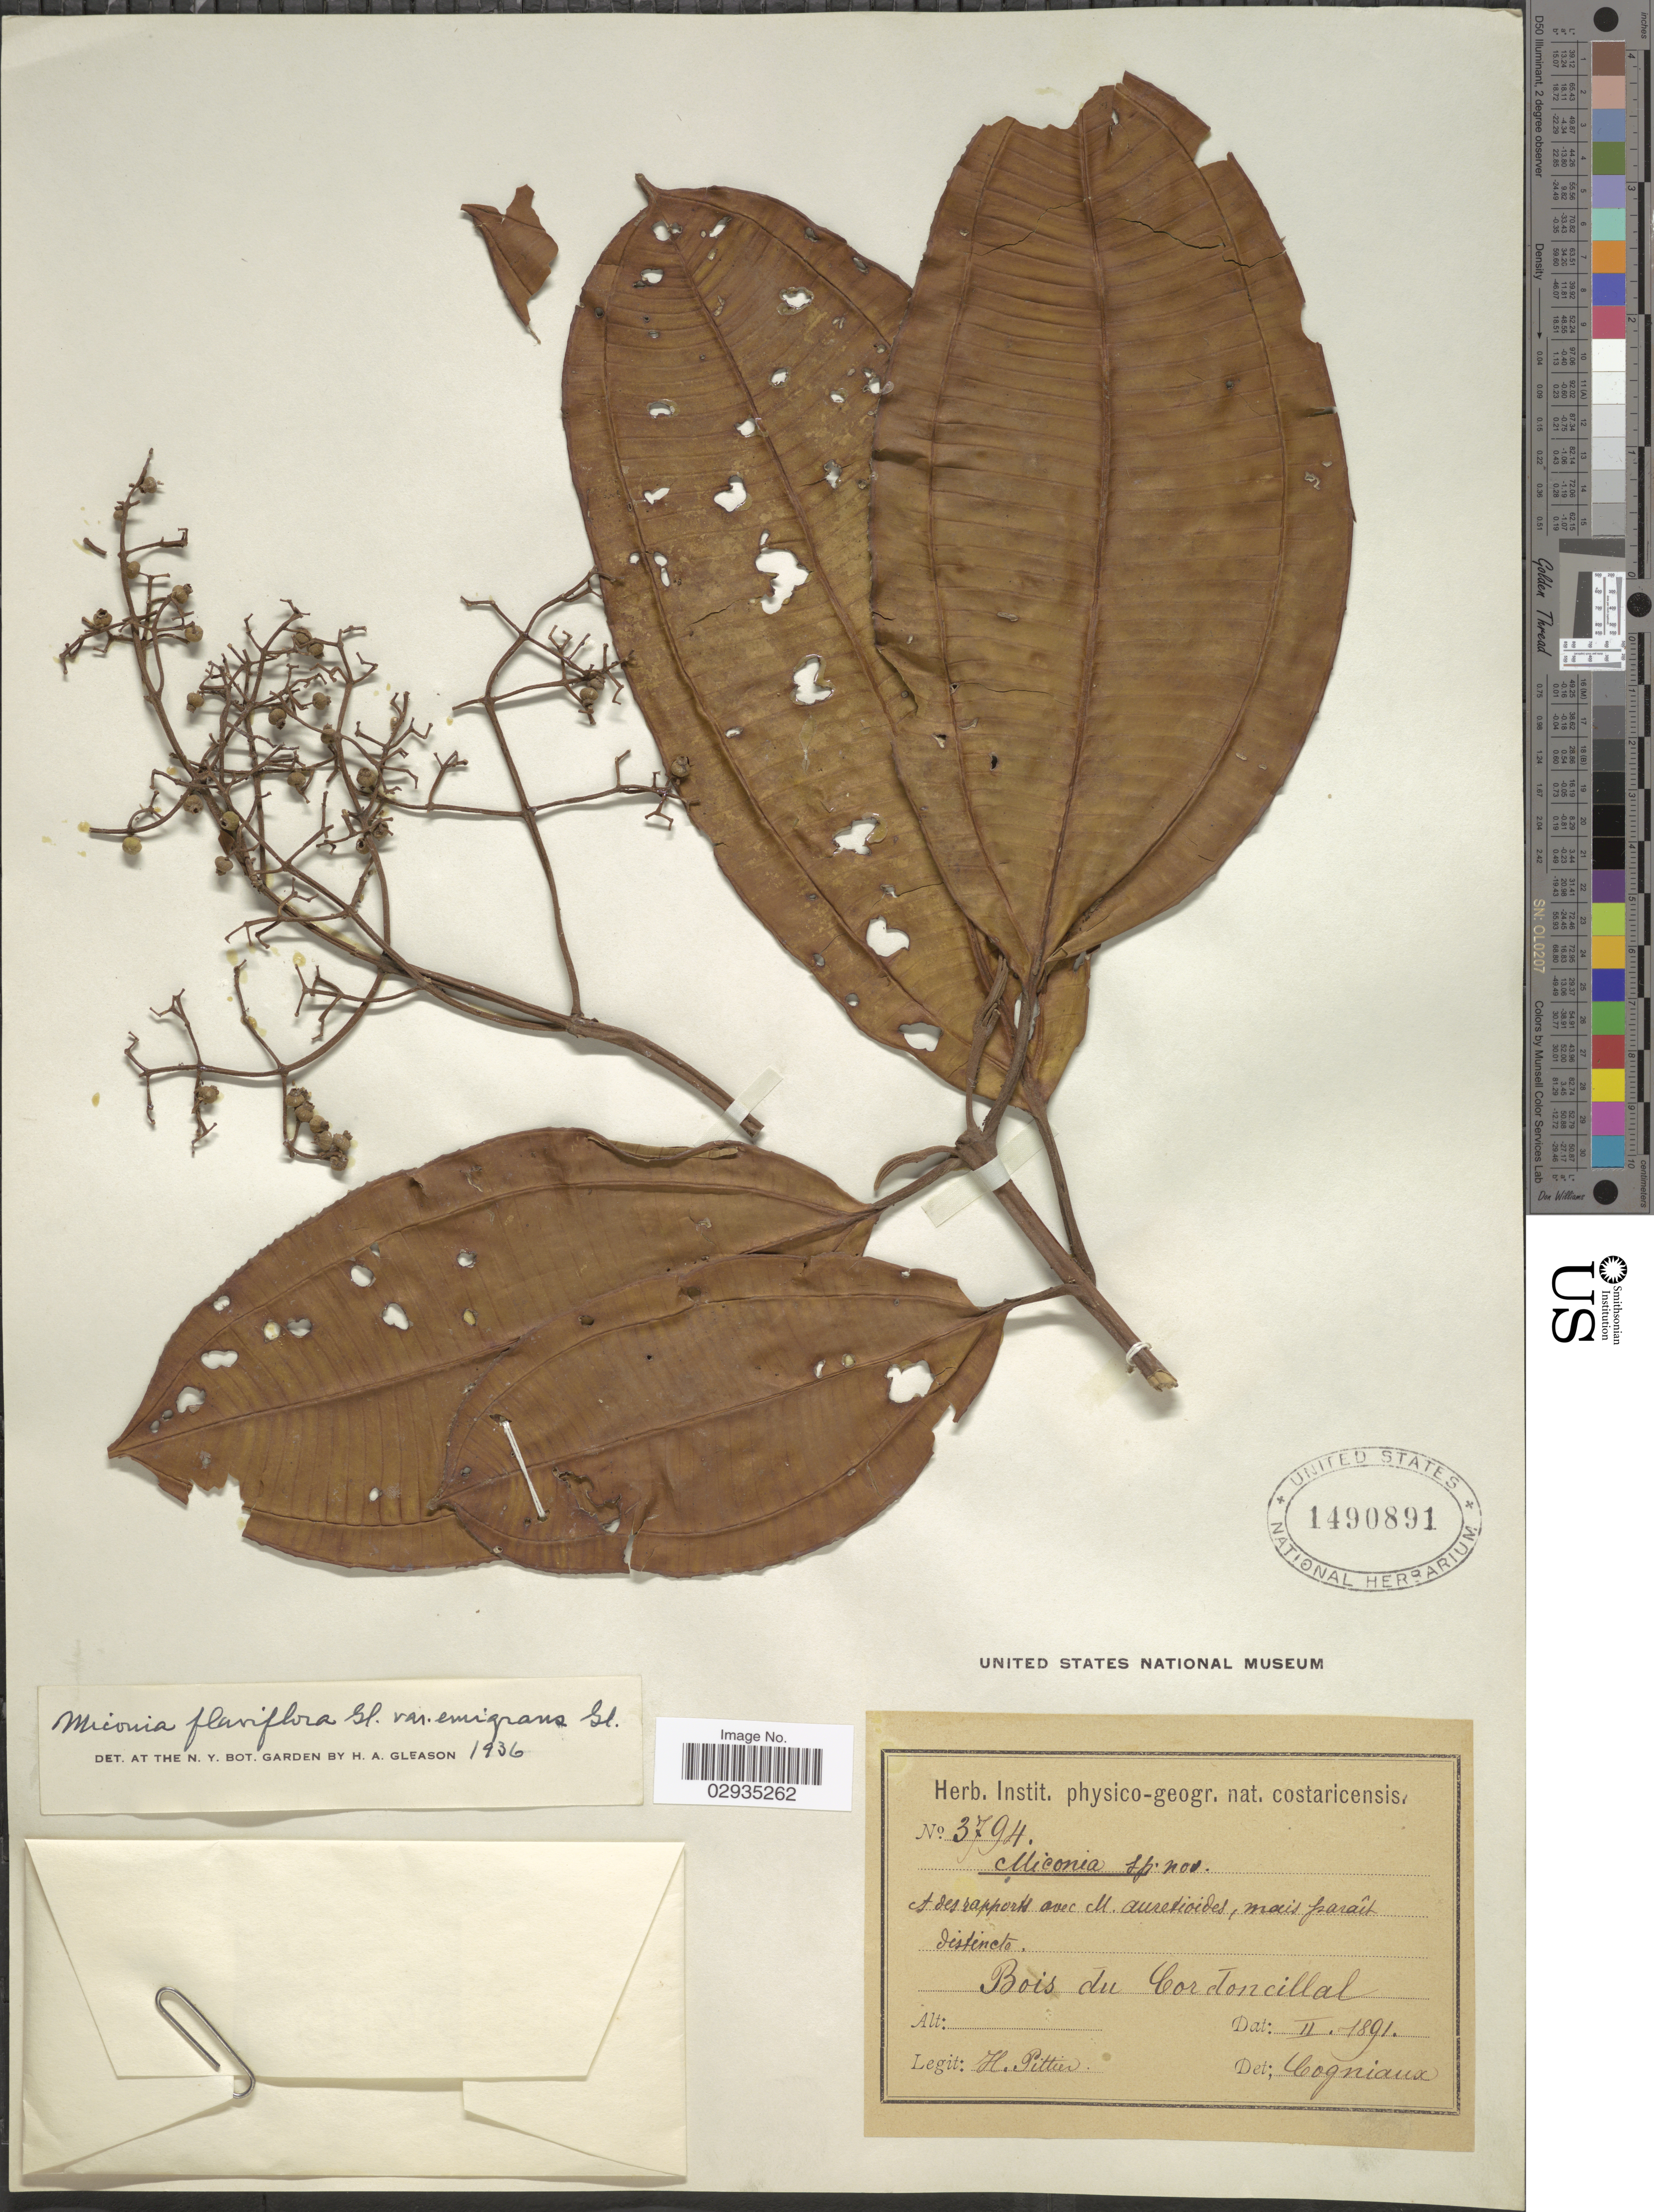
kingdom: Plantae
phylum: Tracheophyta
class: Magnoliopsida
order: Myrtales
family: Melastomataceae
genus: Miconia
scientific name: Miconia nutans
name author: Donn. Sm.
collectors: H. F. Pittier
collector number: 3794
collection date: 1891-02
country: Costa Rica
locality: Bois du Cordoncillal.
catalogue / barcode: US 1490891